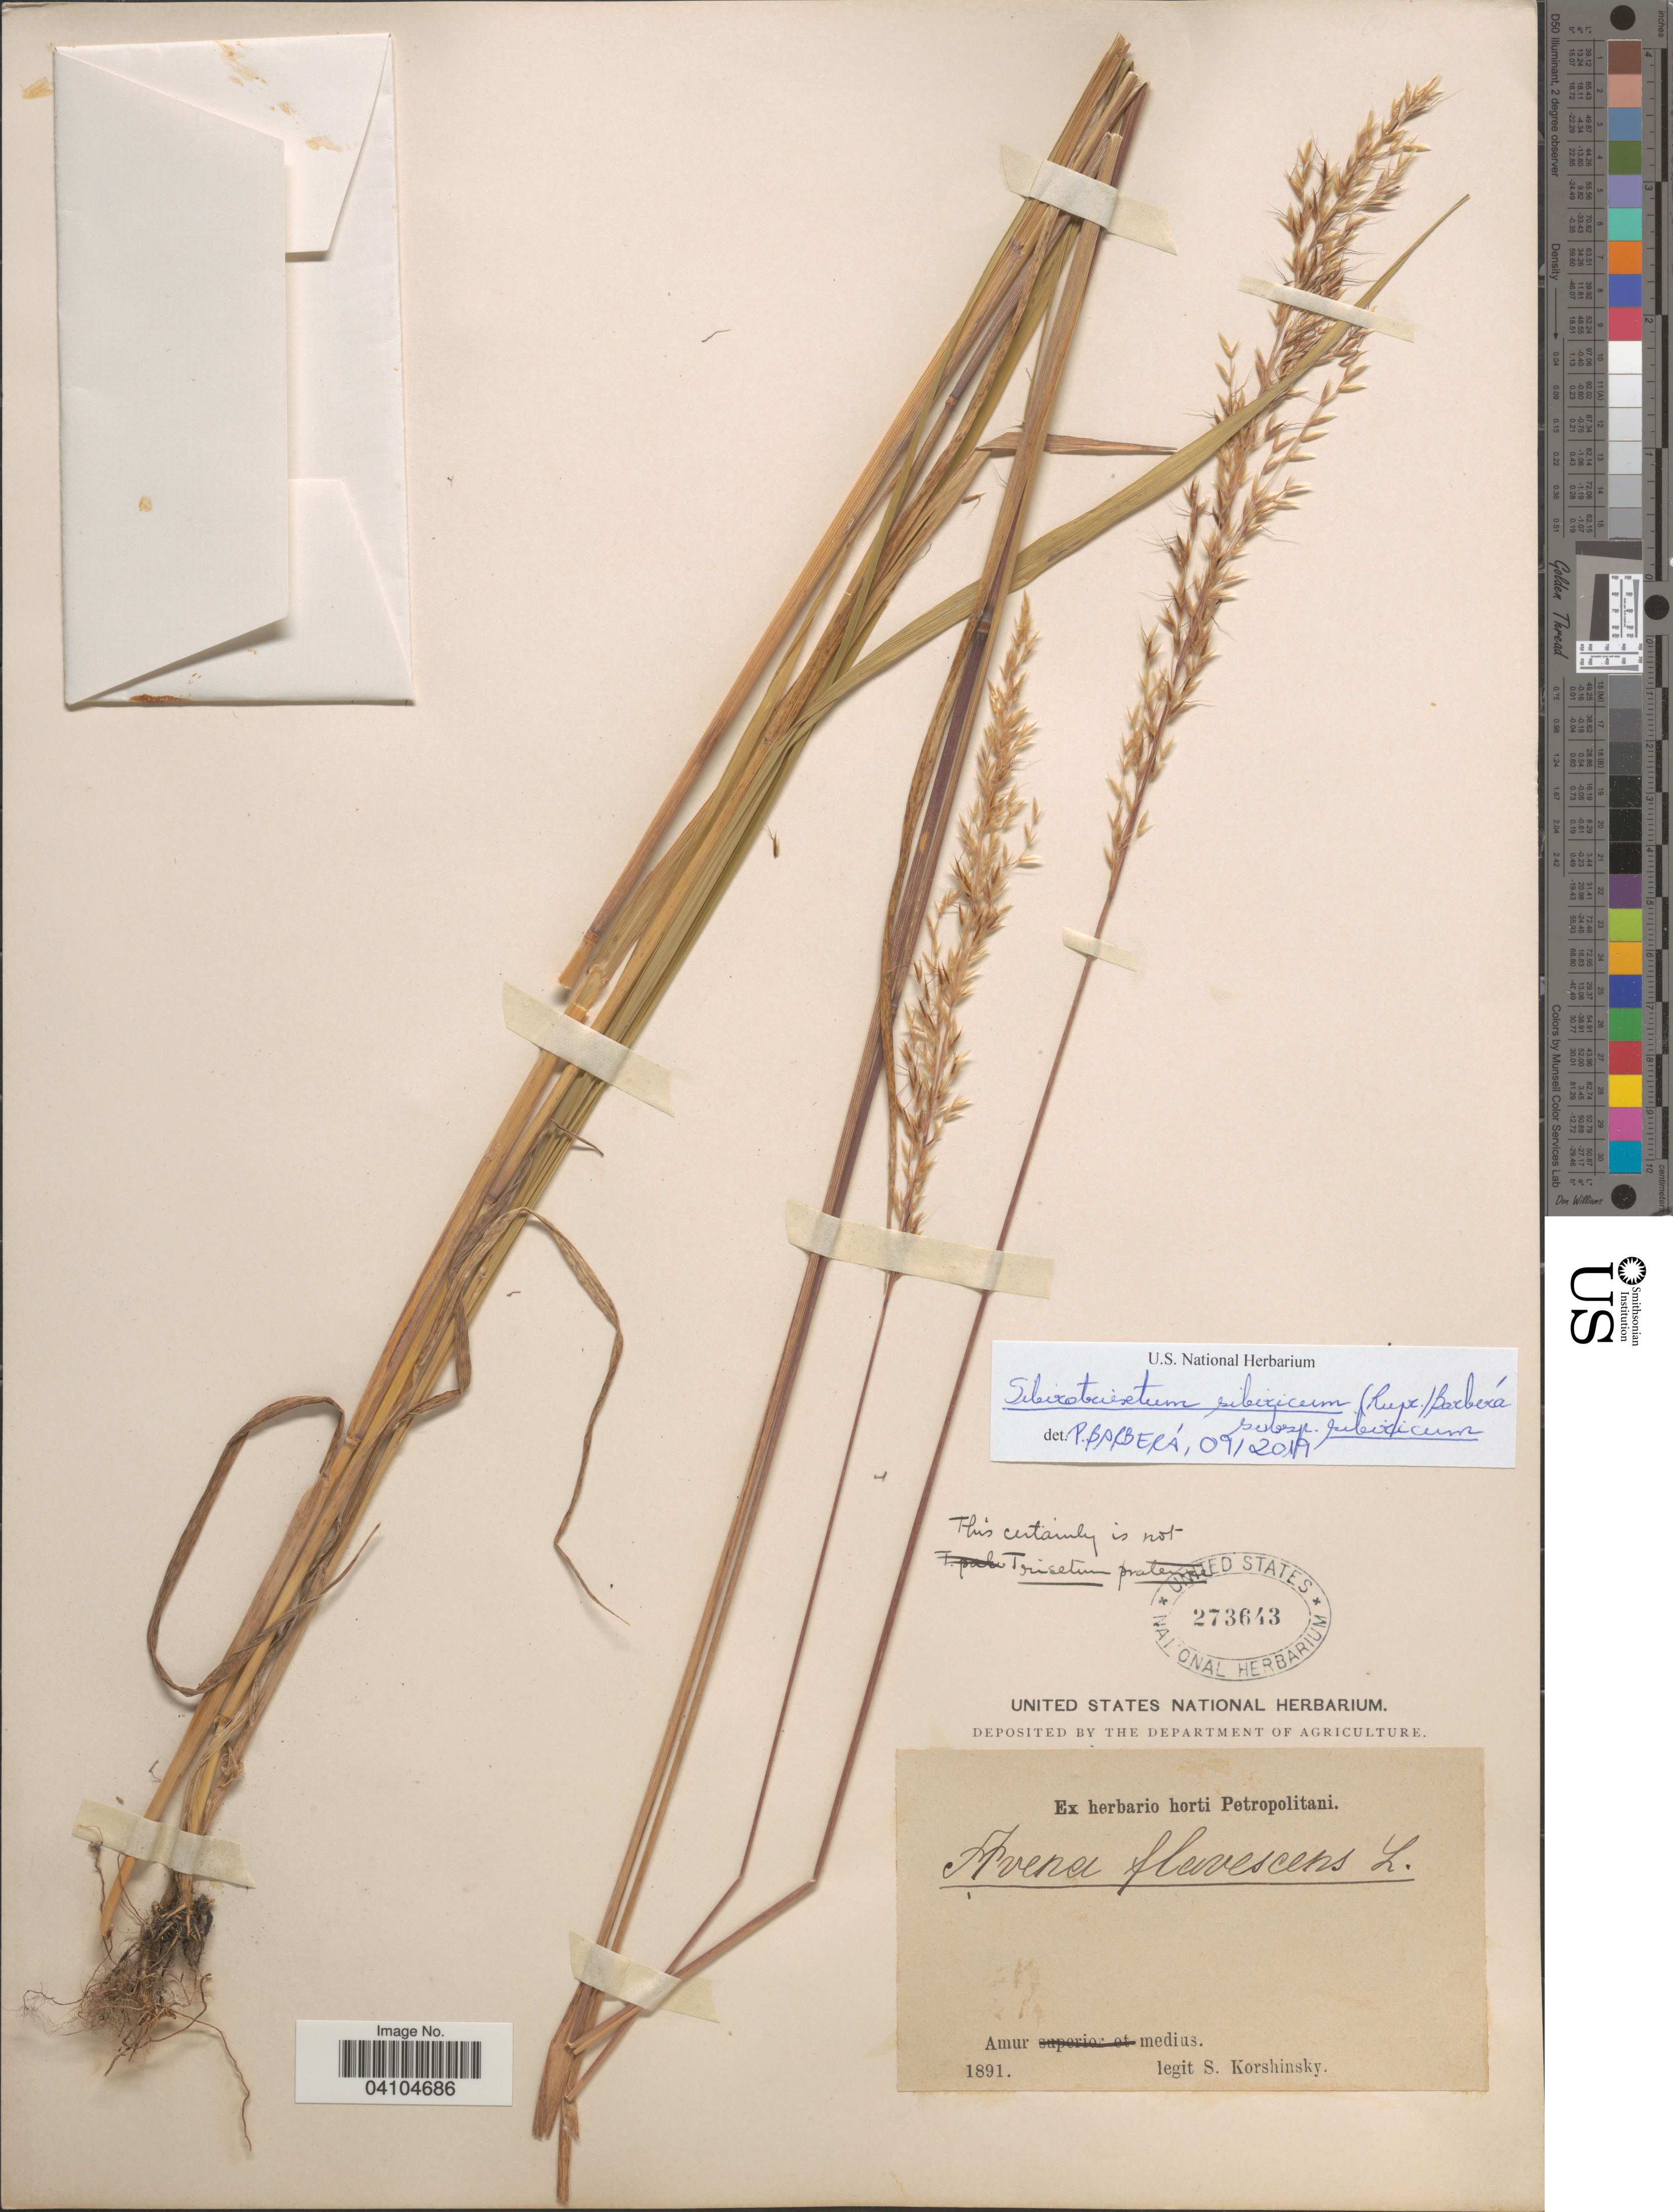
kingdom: Plantae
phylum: Tracheophyta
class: Liliopsida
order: Poales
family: Poaceae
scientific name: Siberotrisetum sibiricum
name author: (Desf.) Tzvelev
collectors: S. I. Korshinsky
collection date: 1891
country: Russian Federation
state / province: Amur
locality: Amur medius.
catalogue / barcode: US 273643